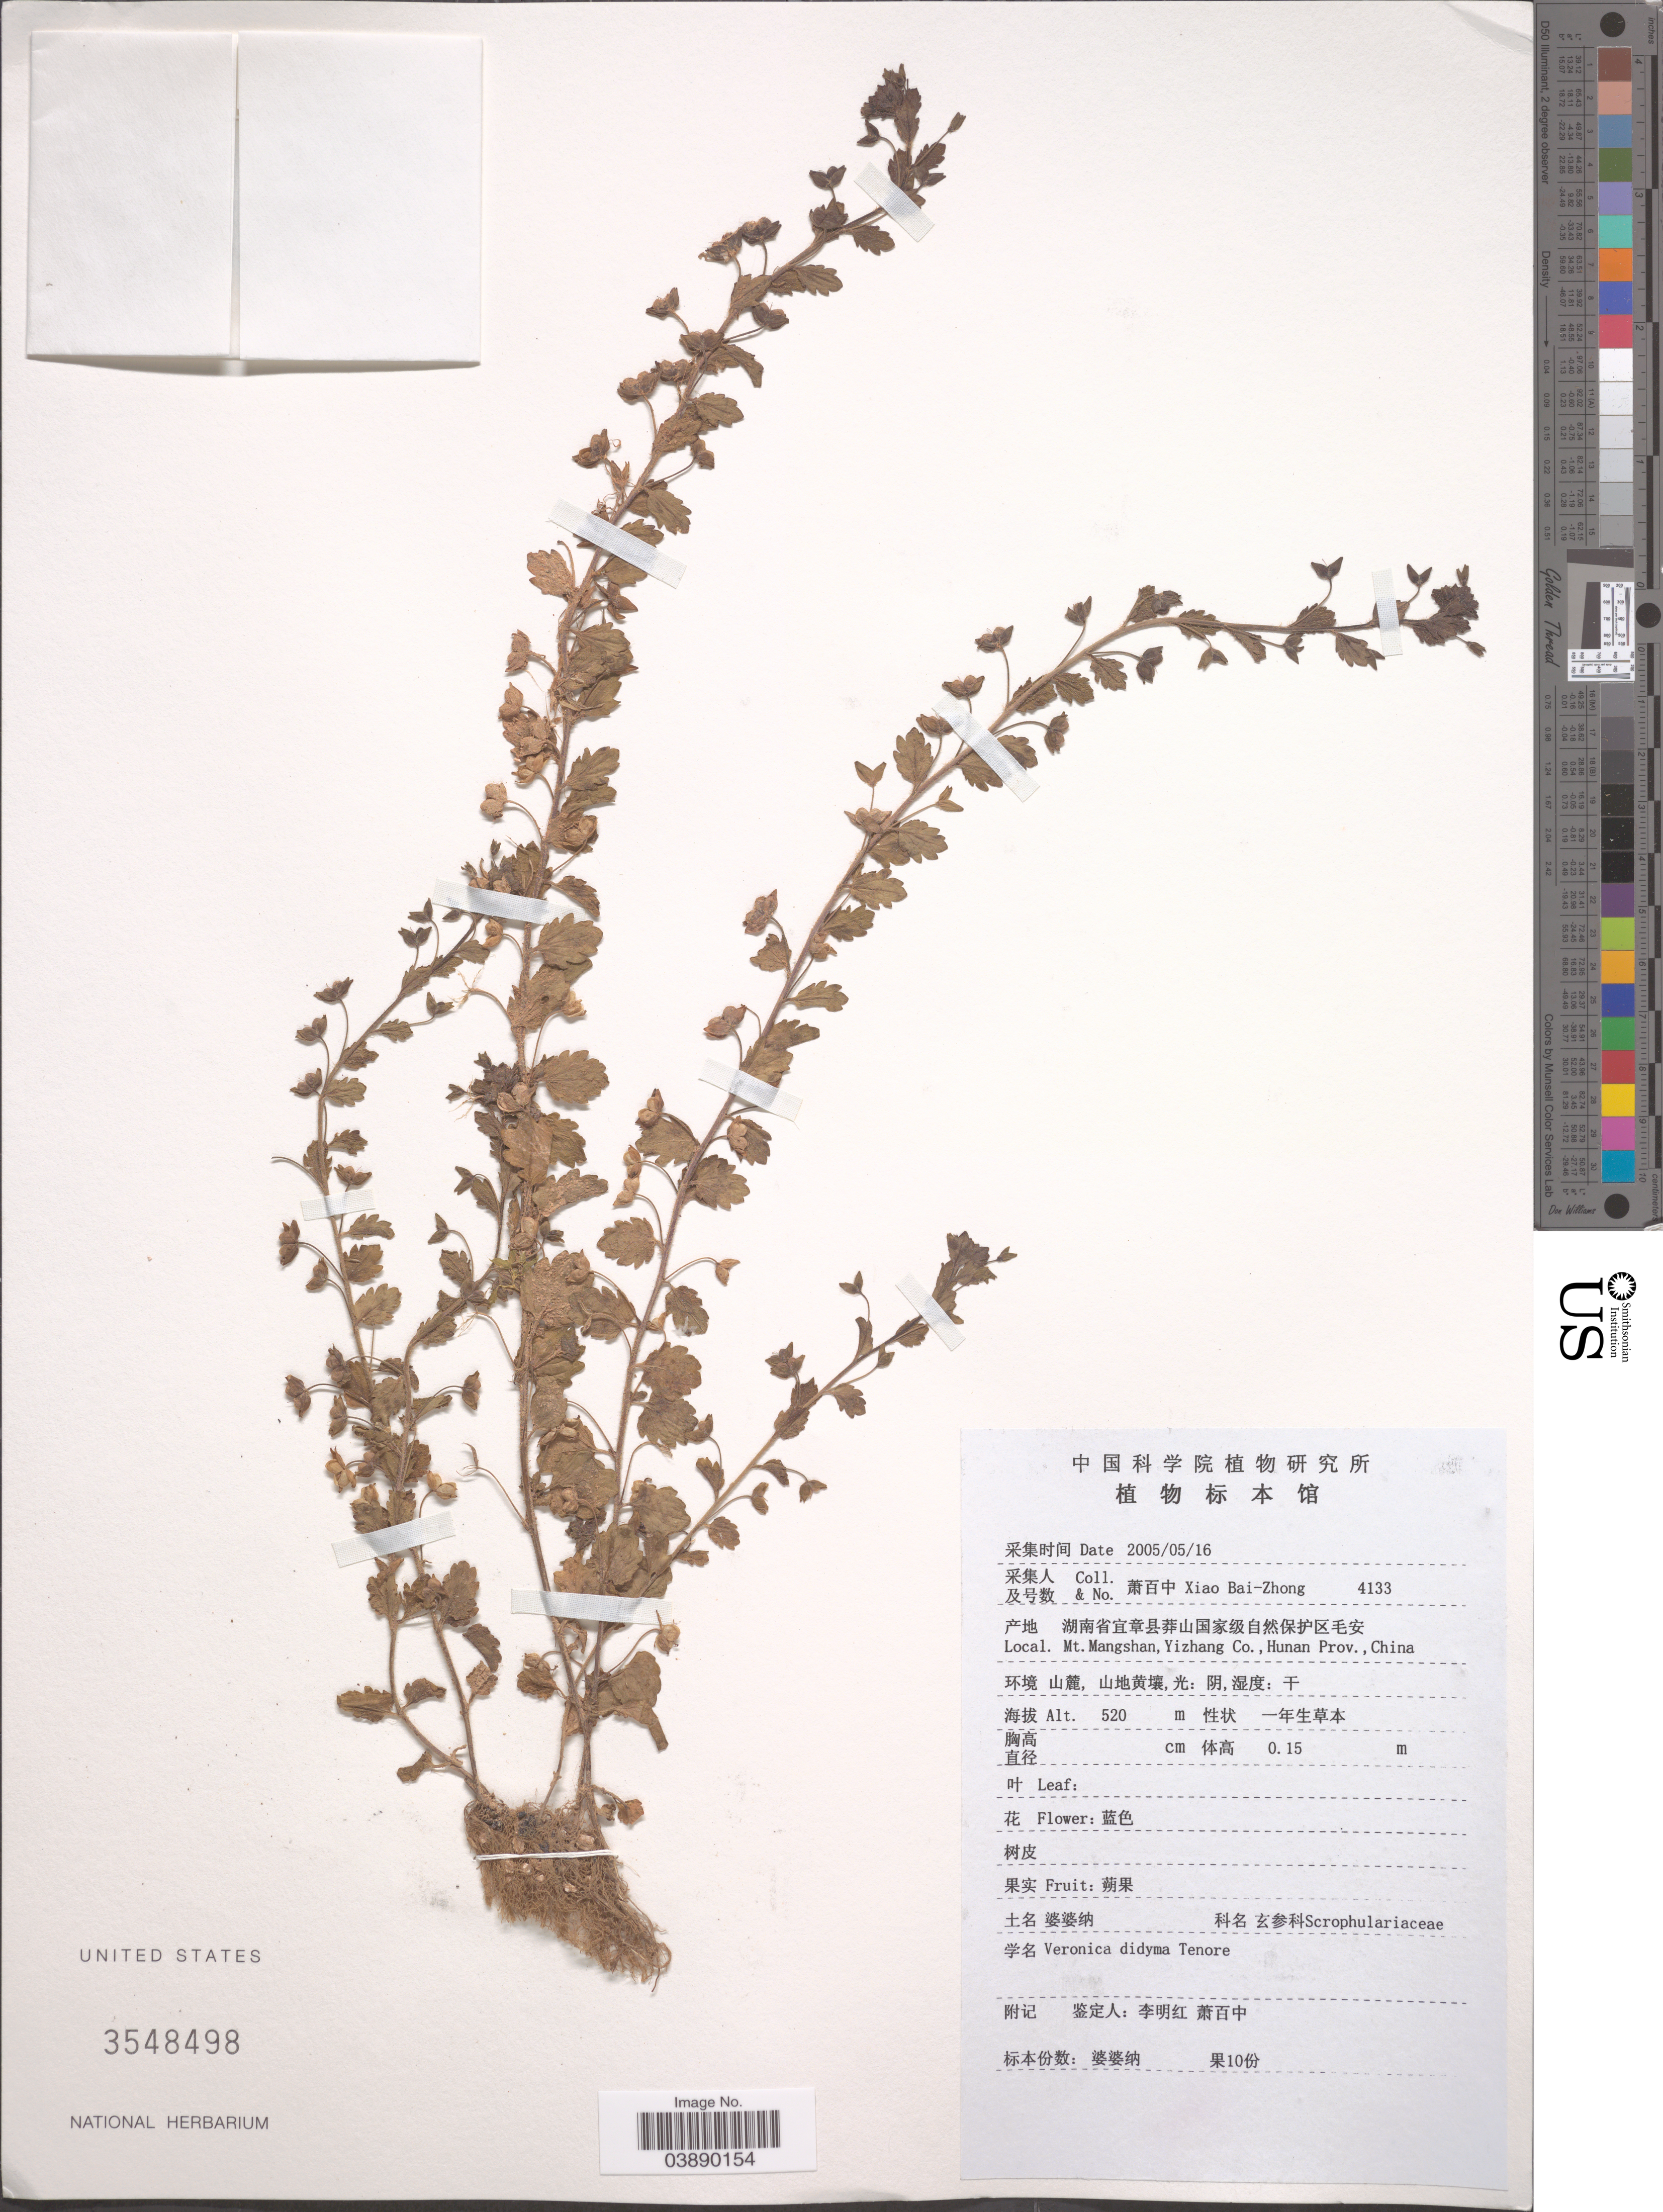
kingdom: Plantae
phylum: Tracheophyta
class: Magnoliopsida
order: Lamiales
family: Plantaginaceae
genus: Veronica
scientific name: Veronica didyma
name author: Ten.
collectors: B. Z. Xiao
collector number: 4133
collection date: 2005-05-16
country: China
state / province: Hunan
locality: Mt. Mangshan, Yizhang Co.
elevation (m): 520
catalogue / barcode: US 3548498